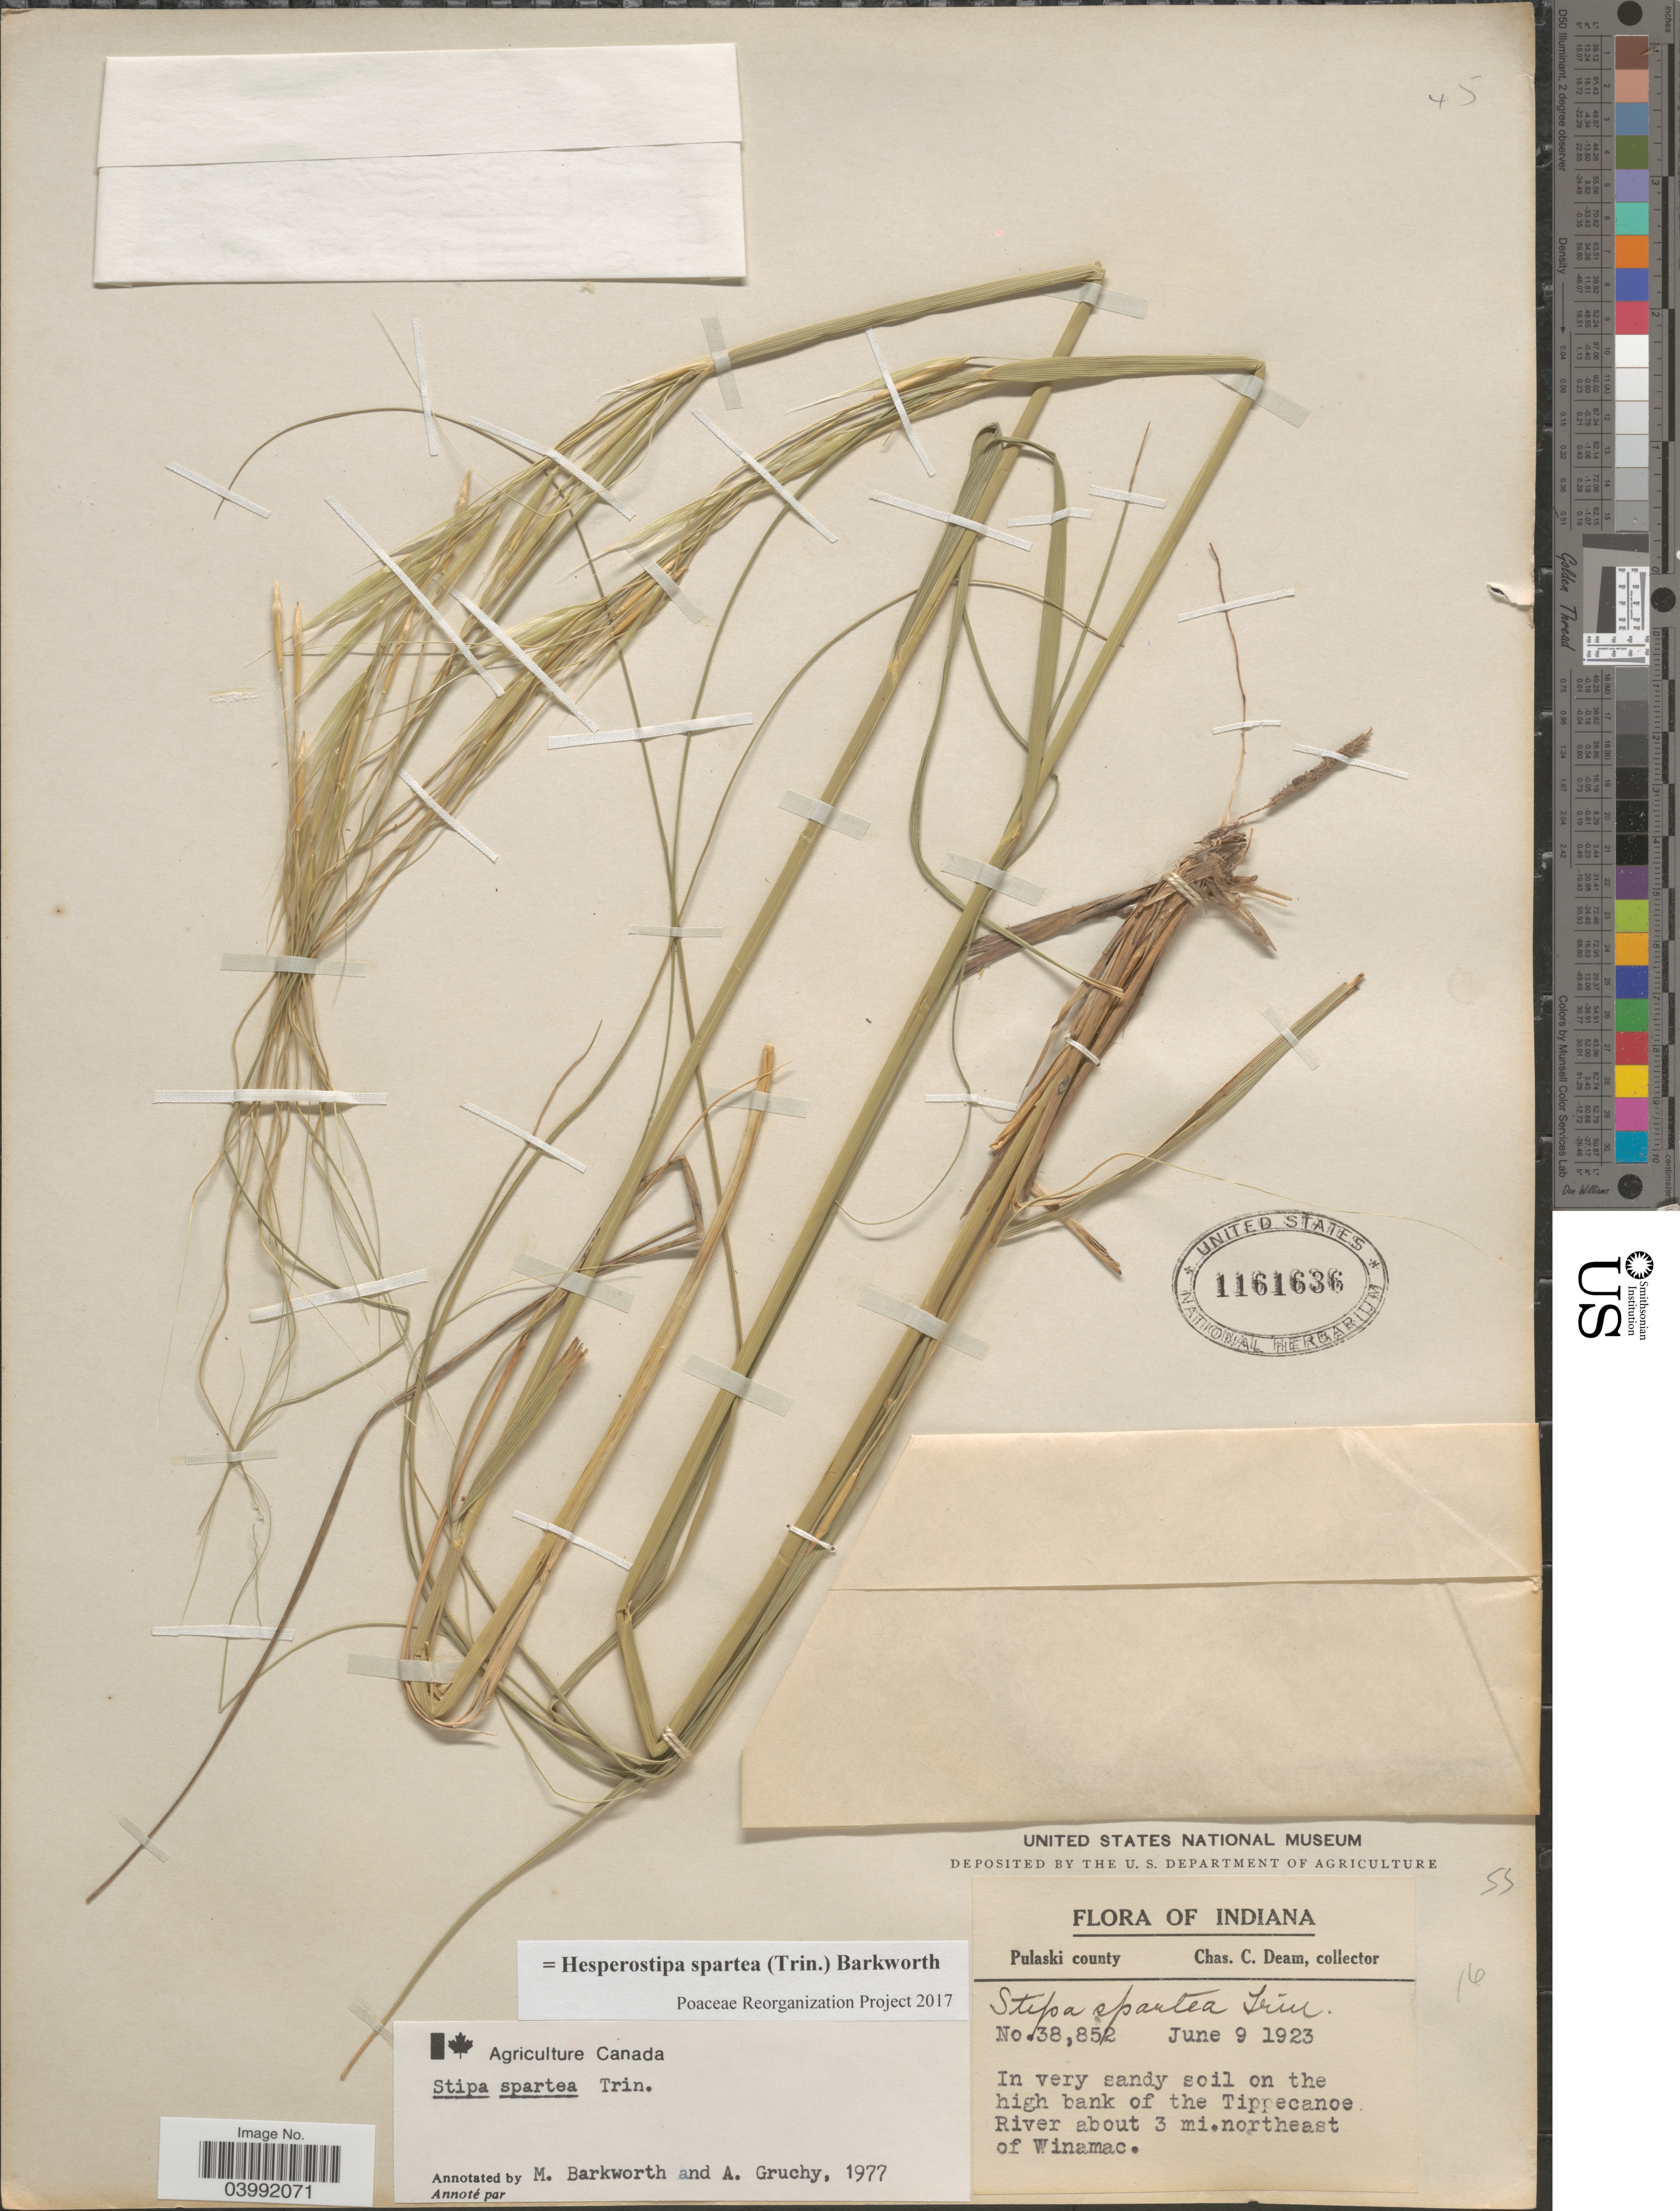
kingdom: Plantae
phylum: Tracheophyta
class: Liliopsida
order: Poales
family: Poaceae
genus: Hesperostipa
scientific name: Hesperostipa spartea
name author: (Trin.) Barkworth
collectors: C. C. Deam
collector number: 38852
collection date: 1923-06-09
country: United States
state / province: Indiana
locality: Pulaski County. On the high bank of the Tippecanoe River about 3 mi. northeast of Winamac.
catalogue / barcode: US 1161636